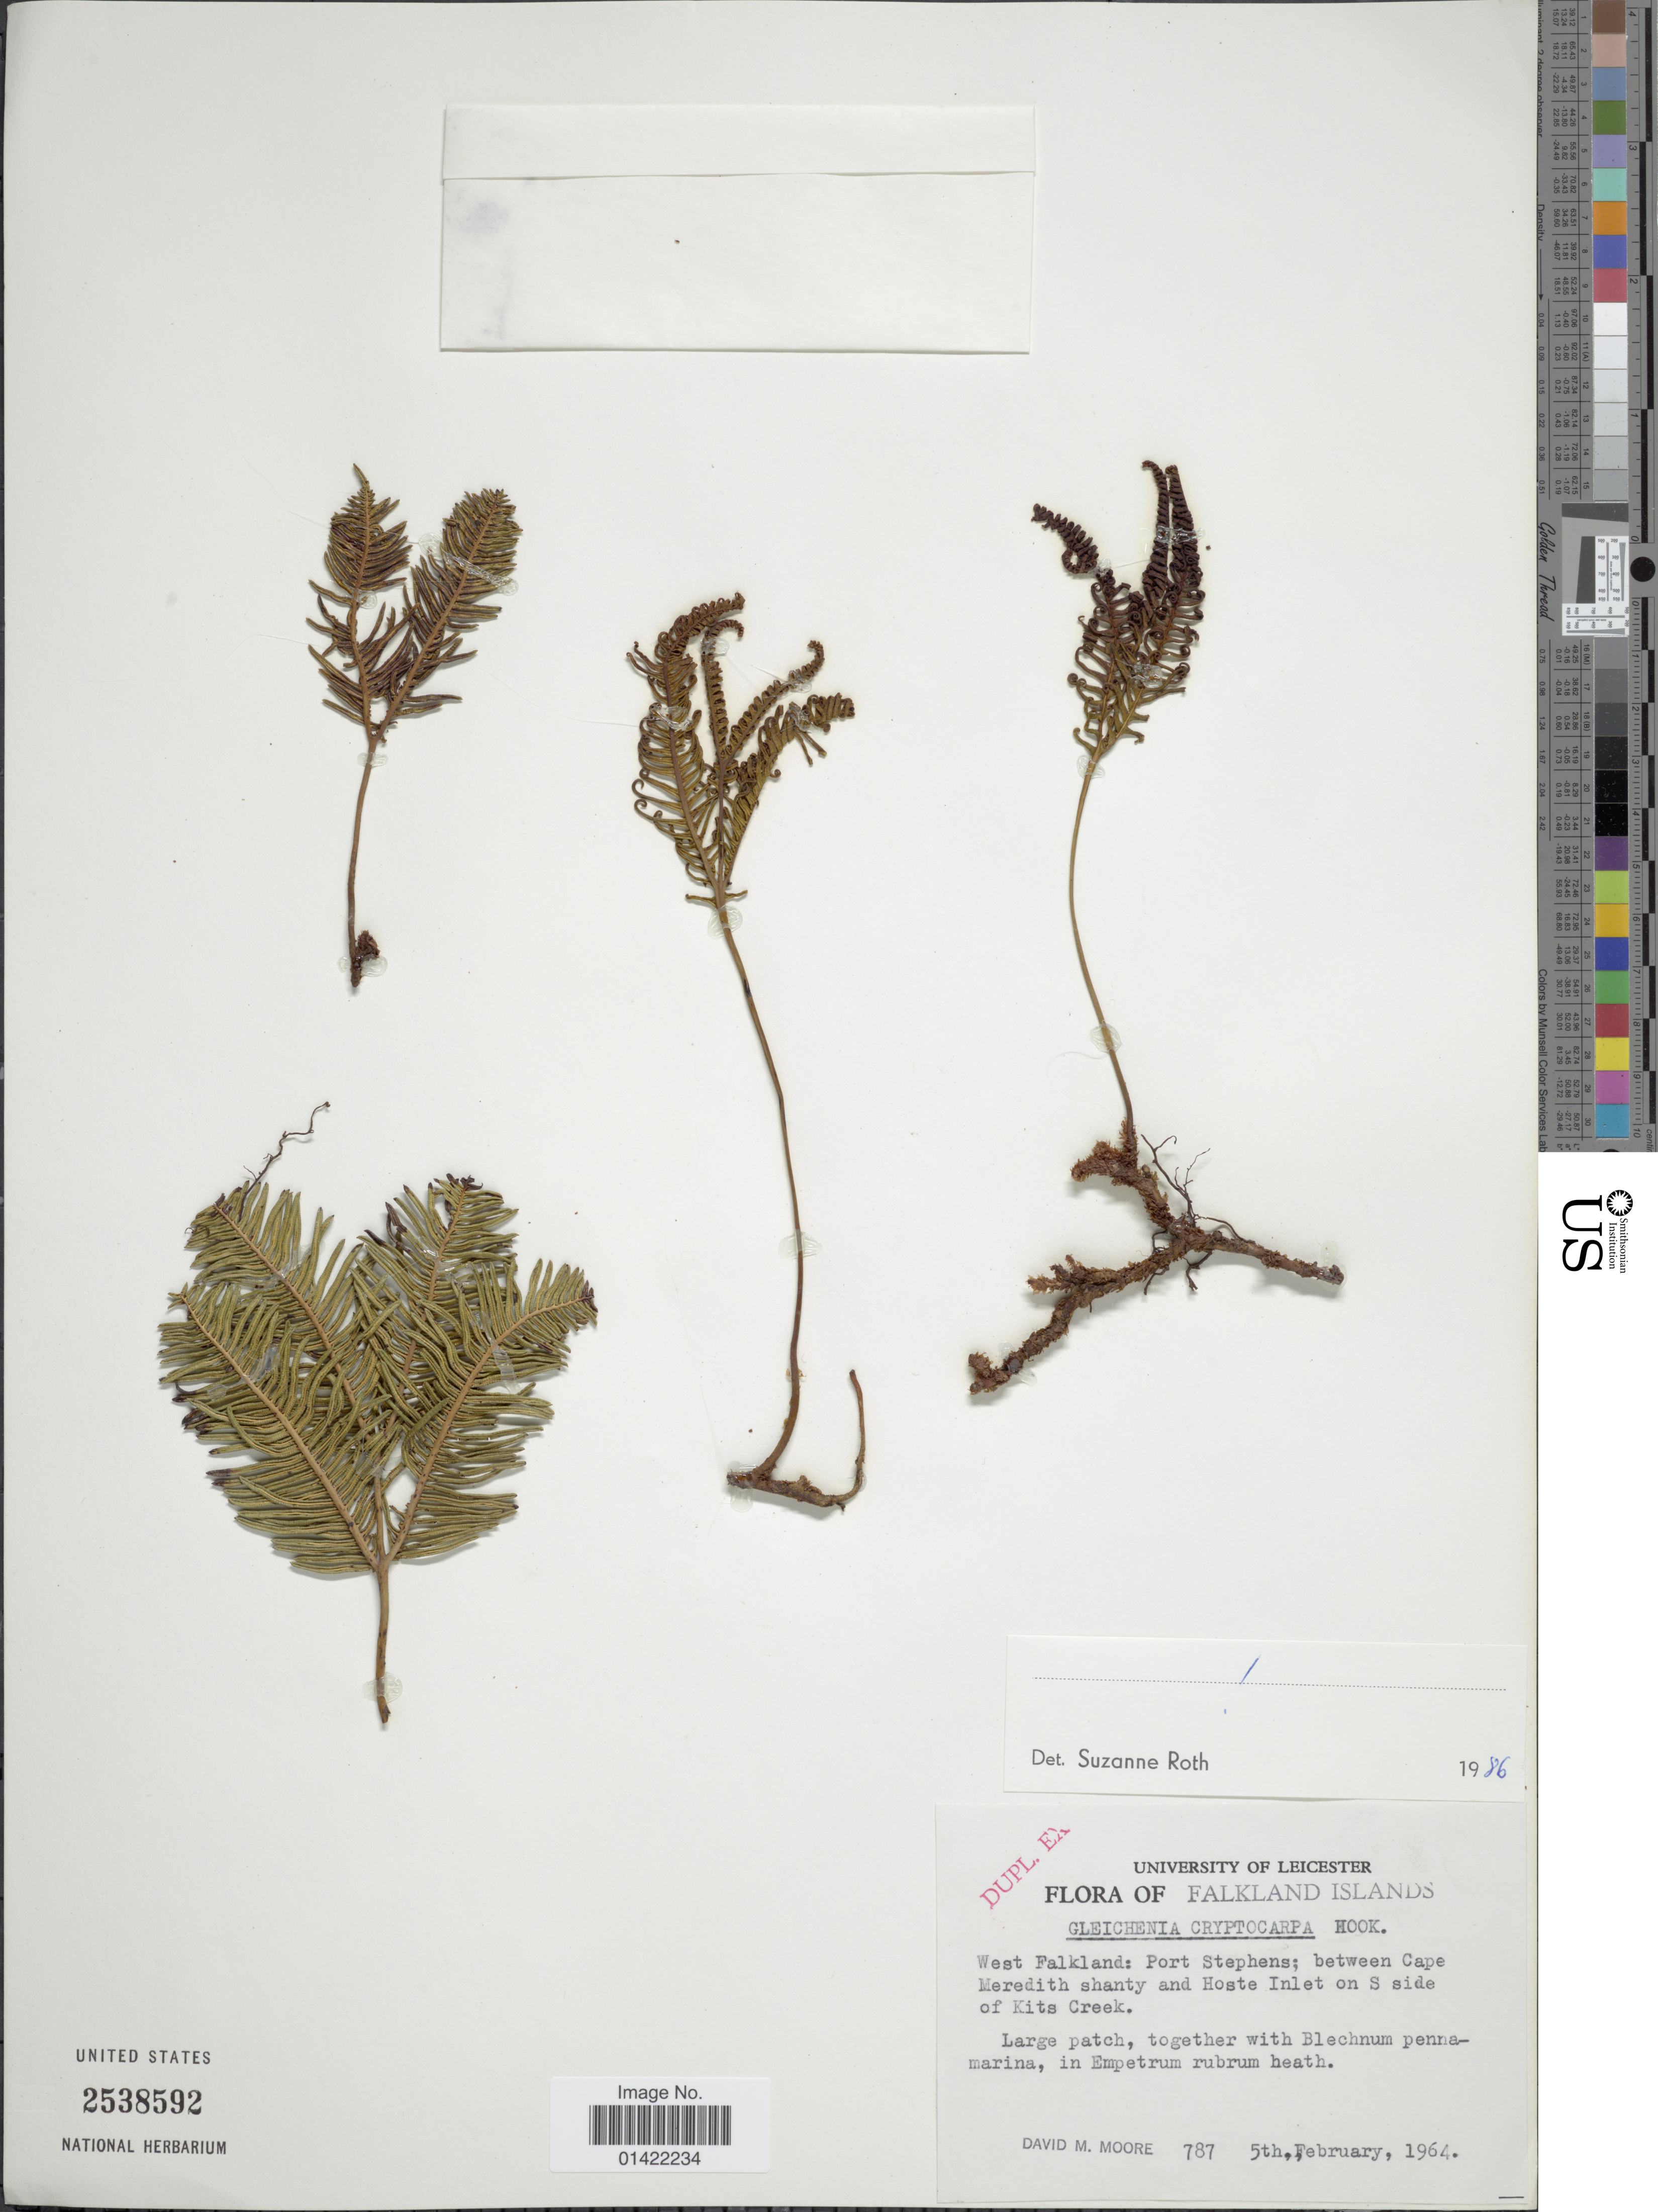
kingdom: Plantae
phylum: Tracheophyta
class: Polypodiopsida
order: Gleicheniales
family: Gleicheniaceae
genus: Sticherus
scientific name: Sticherus cryptocarpus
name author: (Hook.) Ching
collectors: D. Moore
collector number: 787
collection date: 1964-02-05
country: Falkland Islands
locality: West Falkland: Port Stephens; between Cape Meredith shanty and Hoste Inlet on S side of Kits Creek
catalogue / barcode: US 2538592